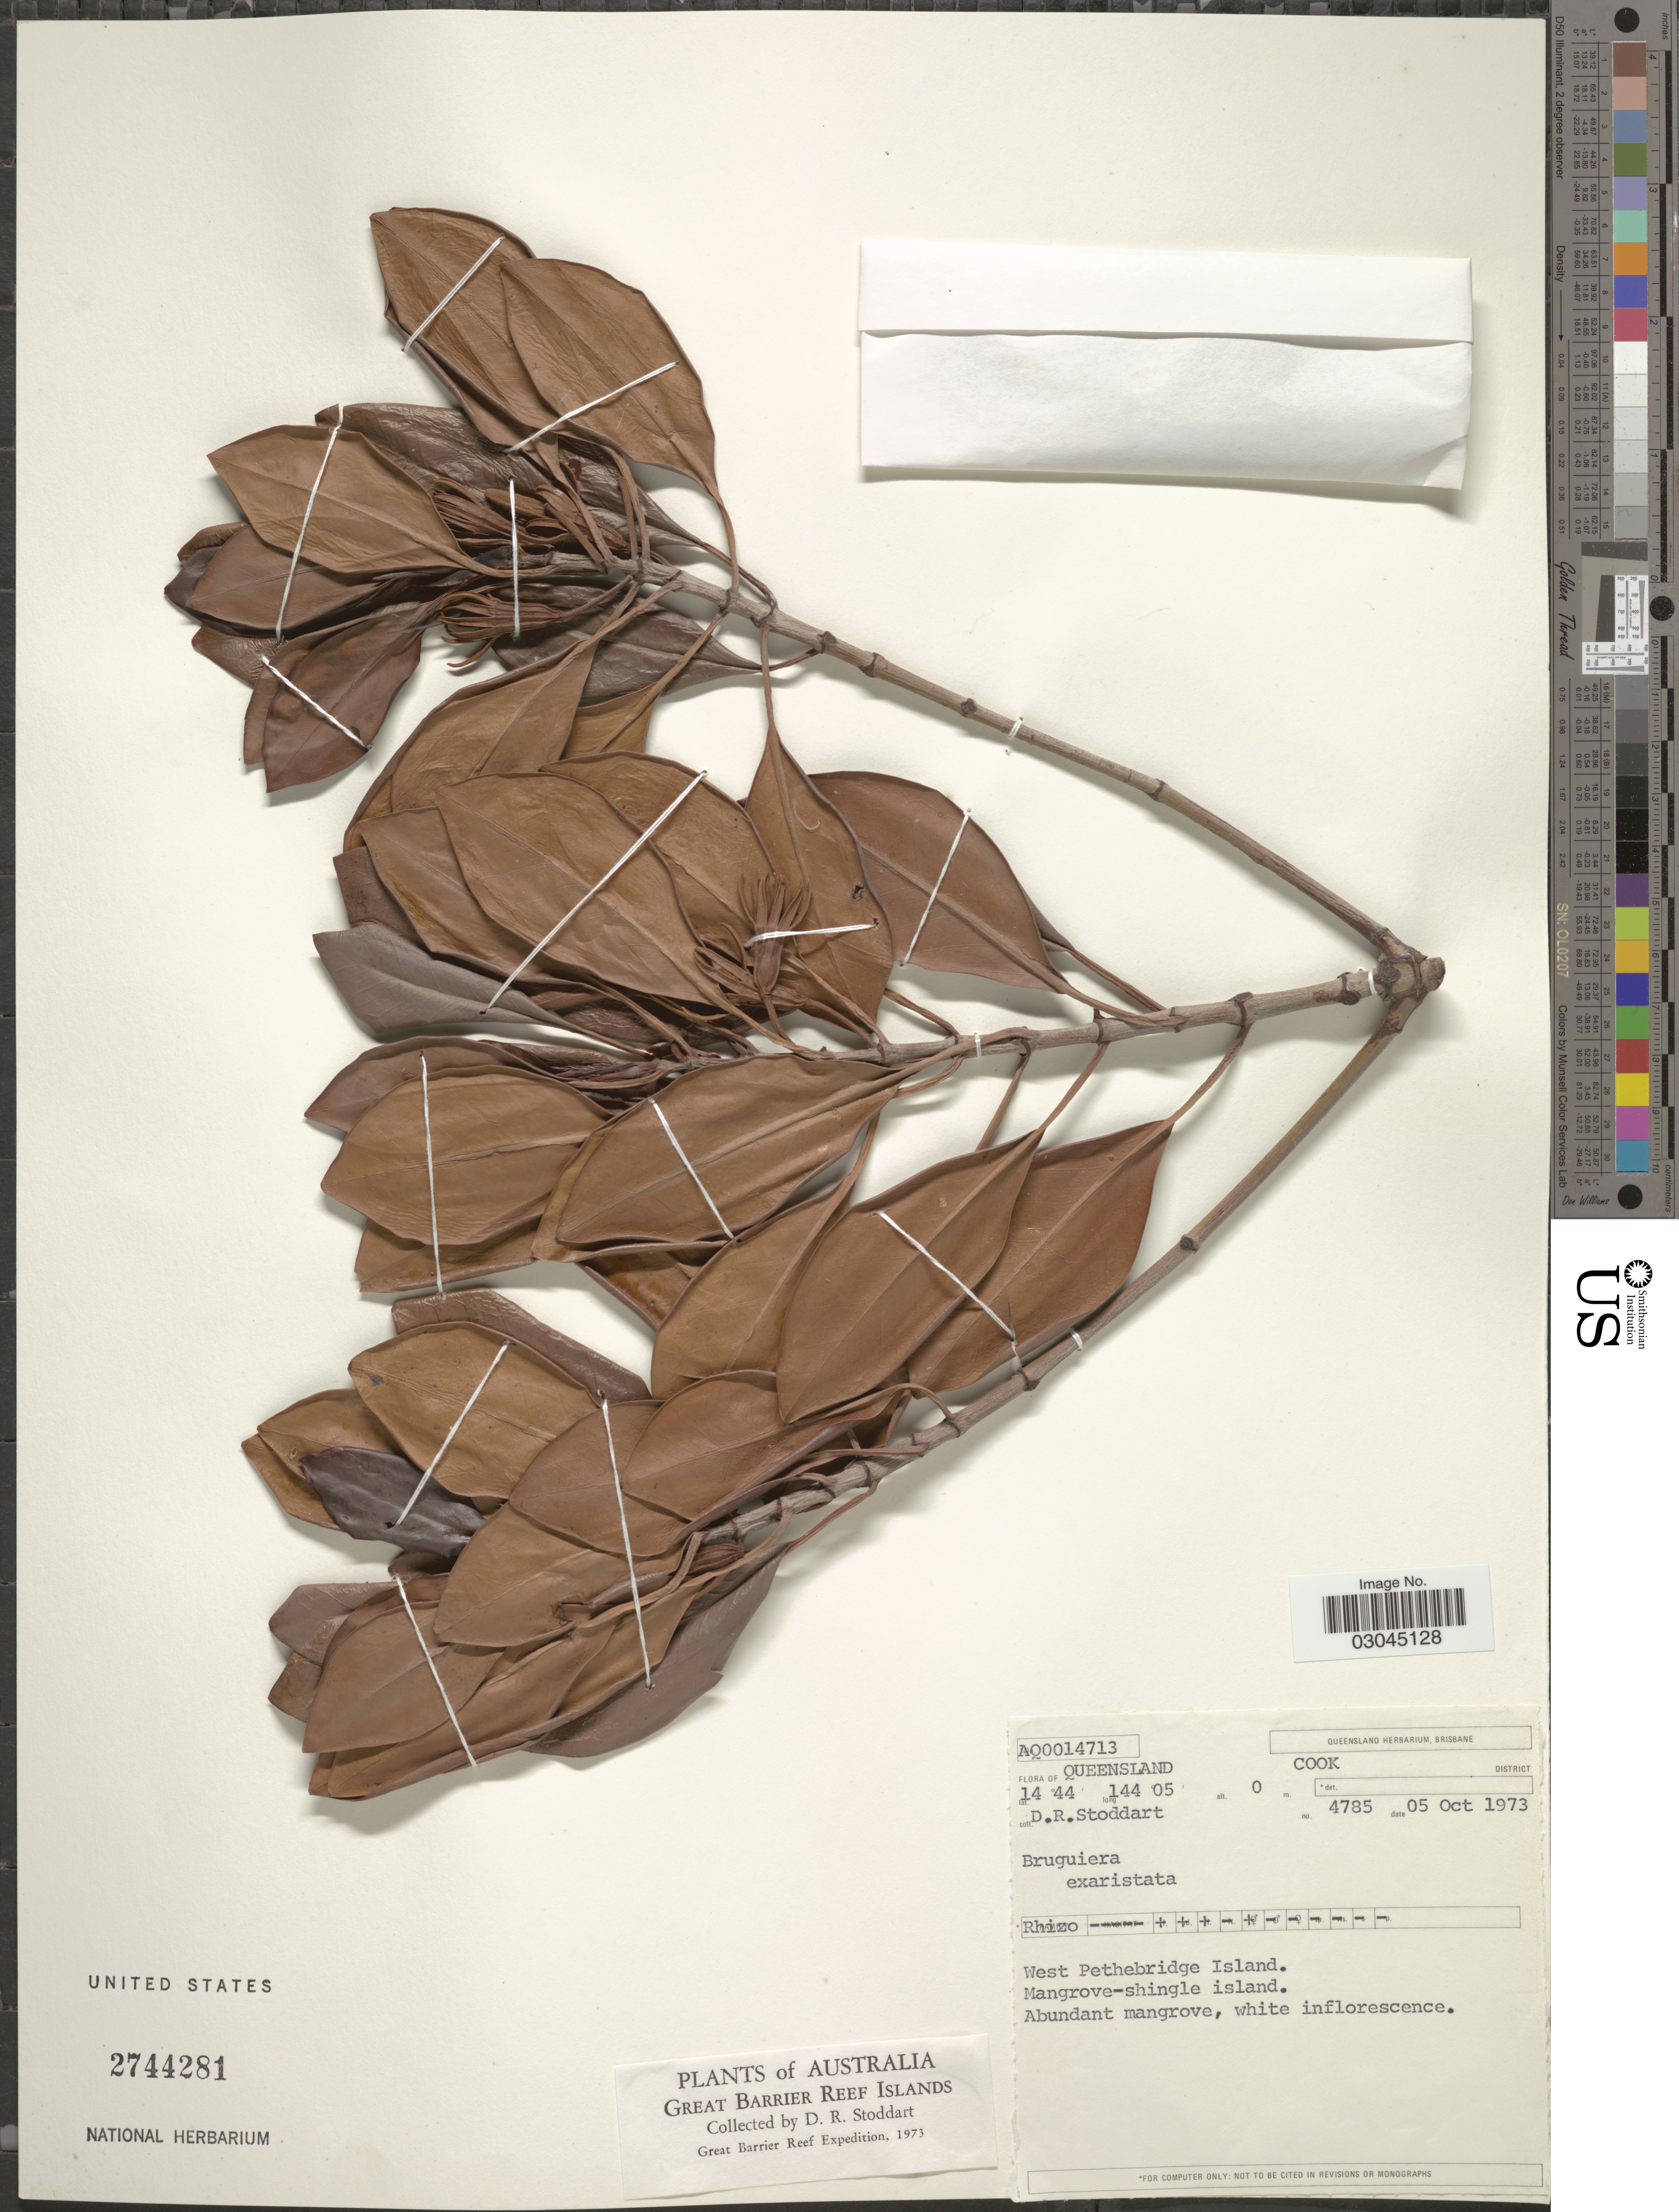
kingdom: Plantae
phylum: Tracheophyta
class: Magnoliopsida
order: Malpighiales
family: Rhizophoraceae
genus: Bruguiera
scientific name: Bruguiera exaristata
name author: Ding Hou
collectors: D. R. Stoddart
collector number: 4785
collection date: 1973-10-05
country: Australia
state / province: Queensland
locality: Cook District. West Pethebridge Island. Mangrove-shingle island. Great Barrier Reef Islands. Great Barrier Reef.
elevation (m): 0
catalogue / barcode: US 2744281